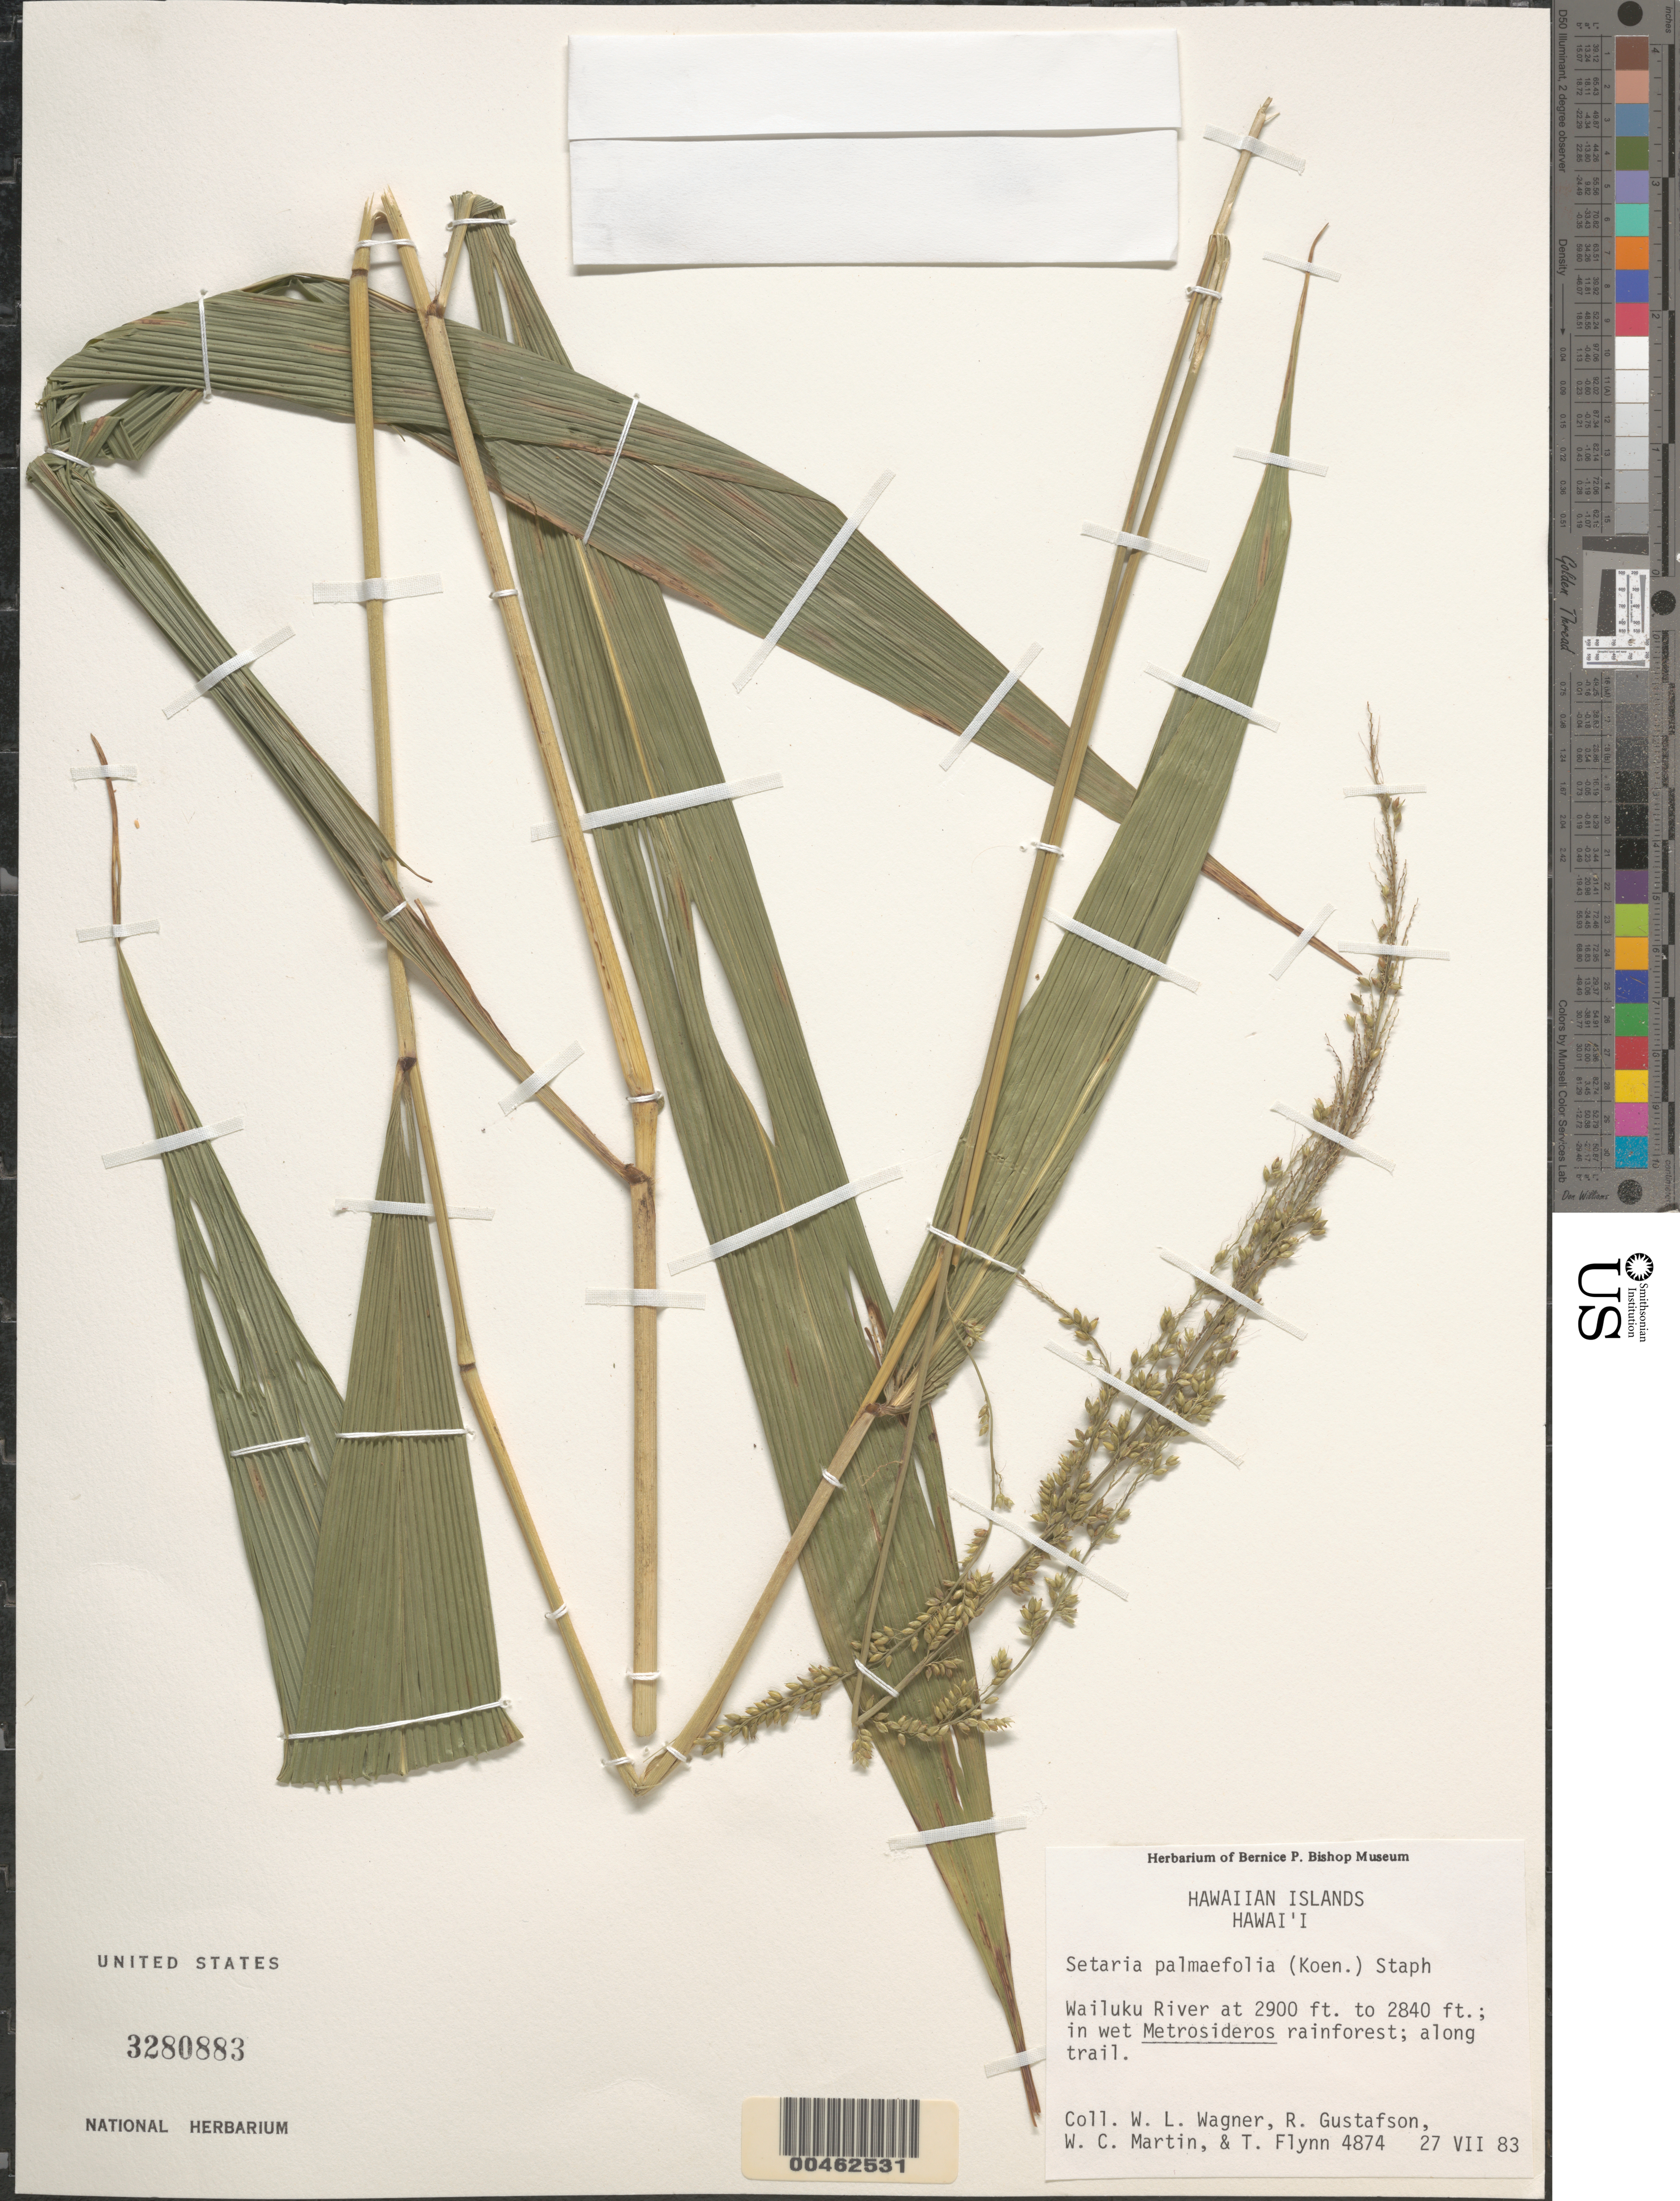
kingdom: Plantae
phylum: Tracheophyta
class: Liliopsida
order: Poales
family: Poaceae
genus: Setaria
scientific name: Setaria palmifolia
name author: (J. Koenig) Stapf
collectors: W. L. Wagner, R. Gustafson, W. C. Martin & T. W. Flynn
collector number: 4874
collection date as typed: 27 Jul 1983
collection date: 1983-07-27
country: United States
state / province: Hawaii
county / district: Hawaii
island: Hawaii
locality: Wailuku River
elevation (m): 884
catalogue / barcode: US 3280883